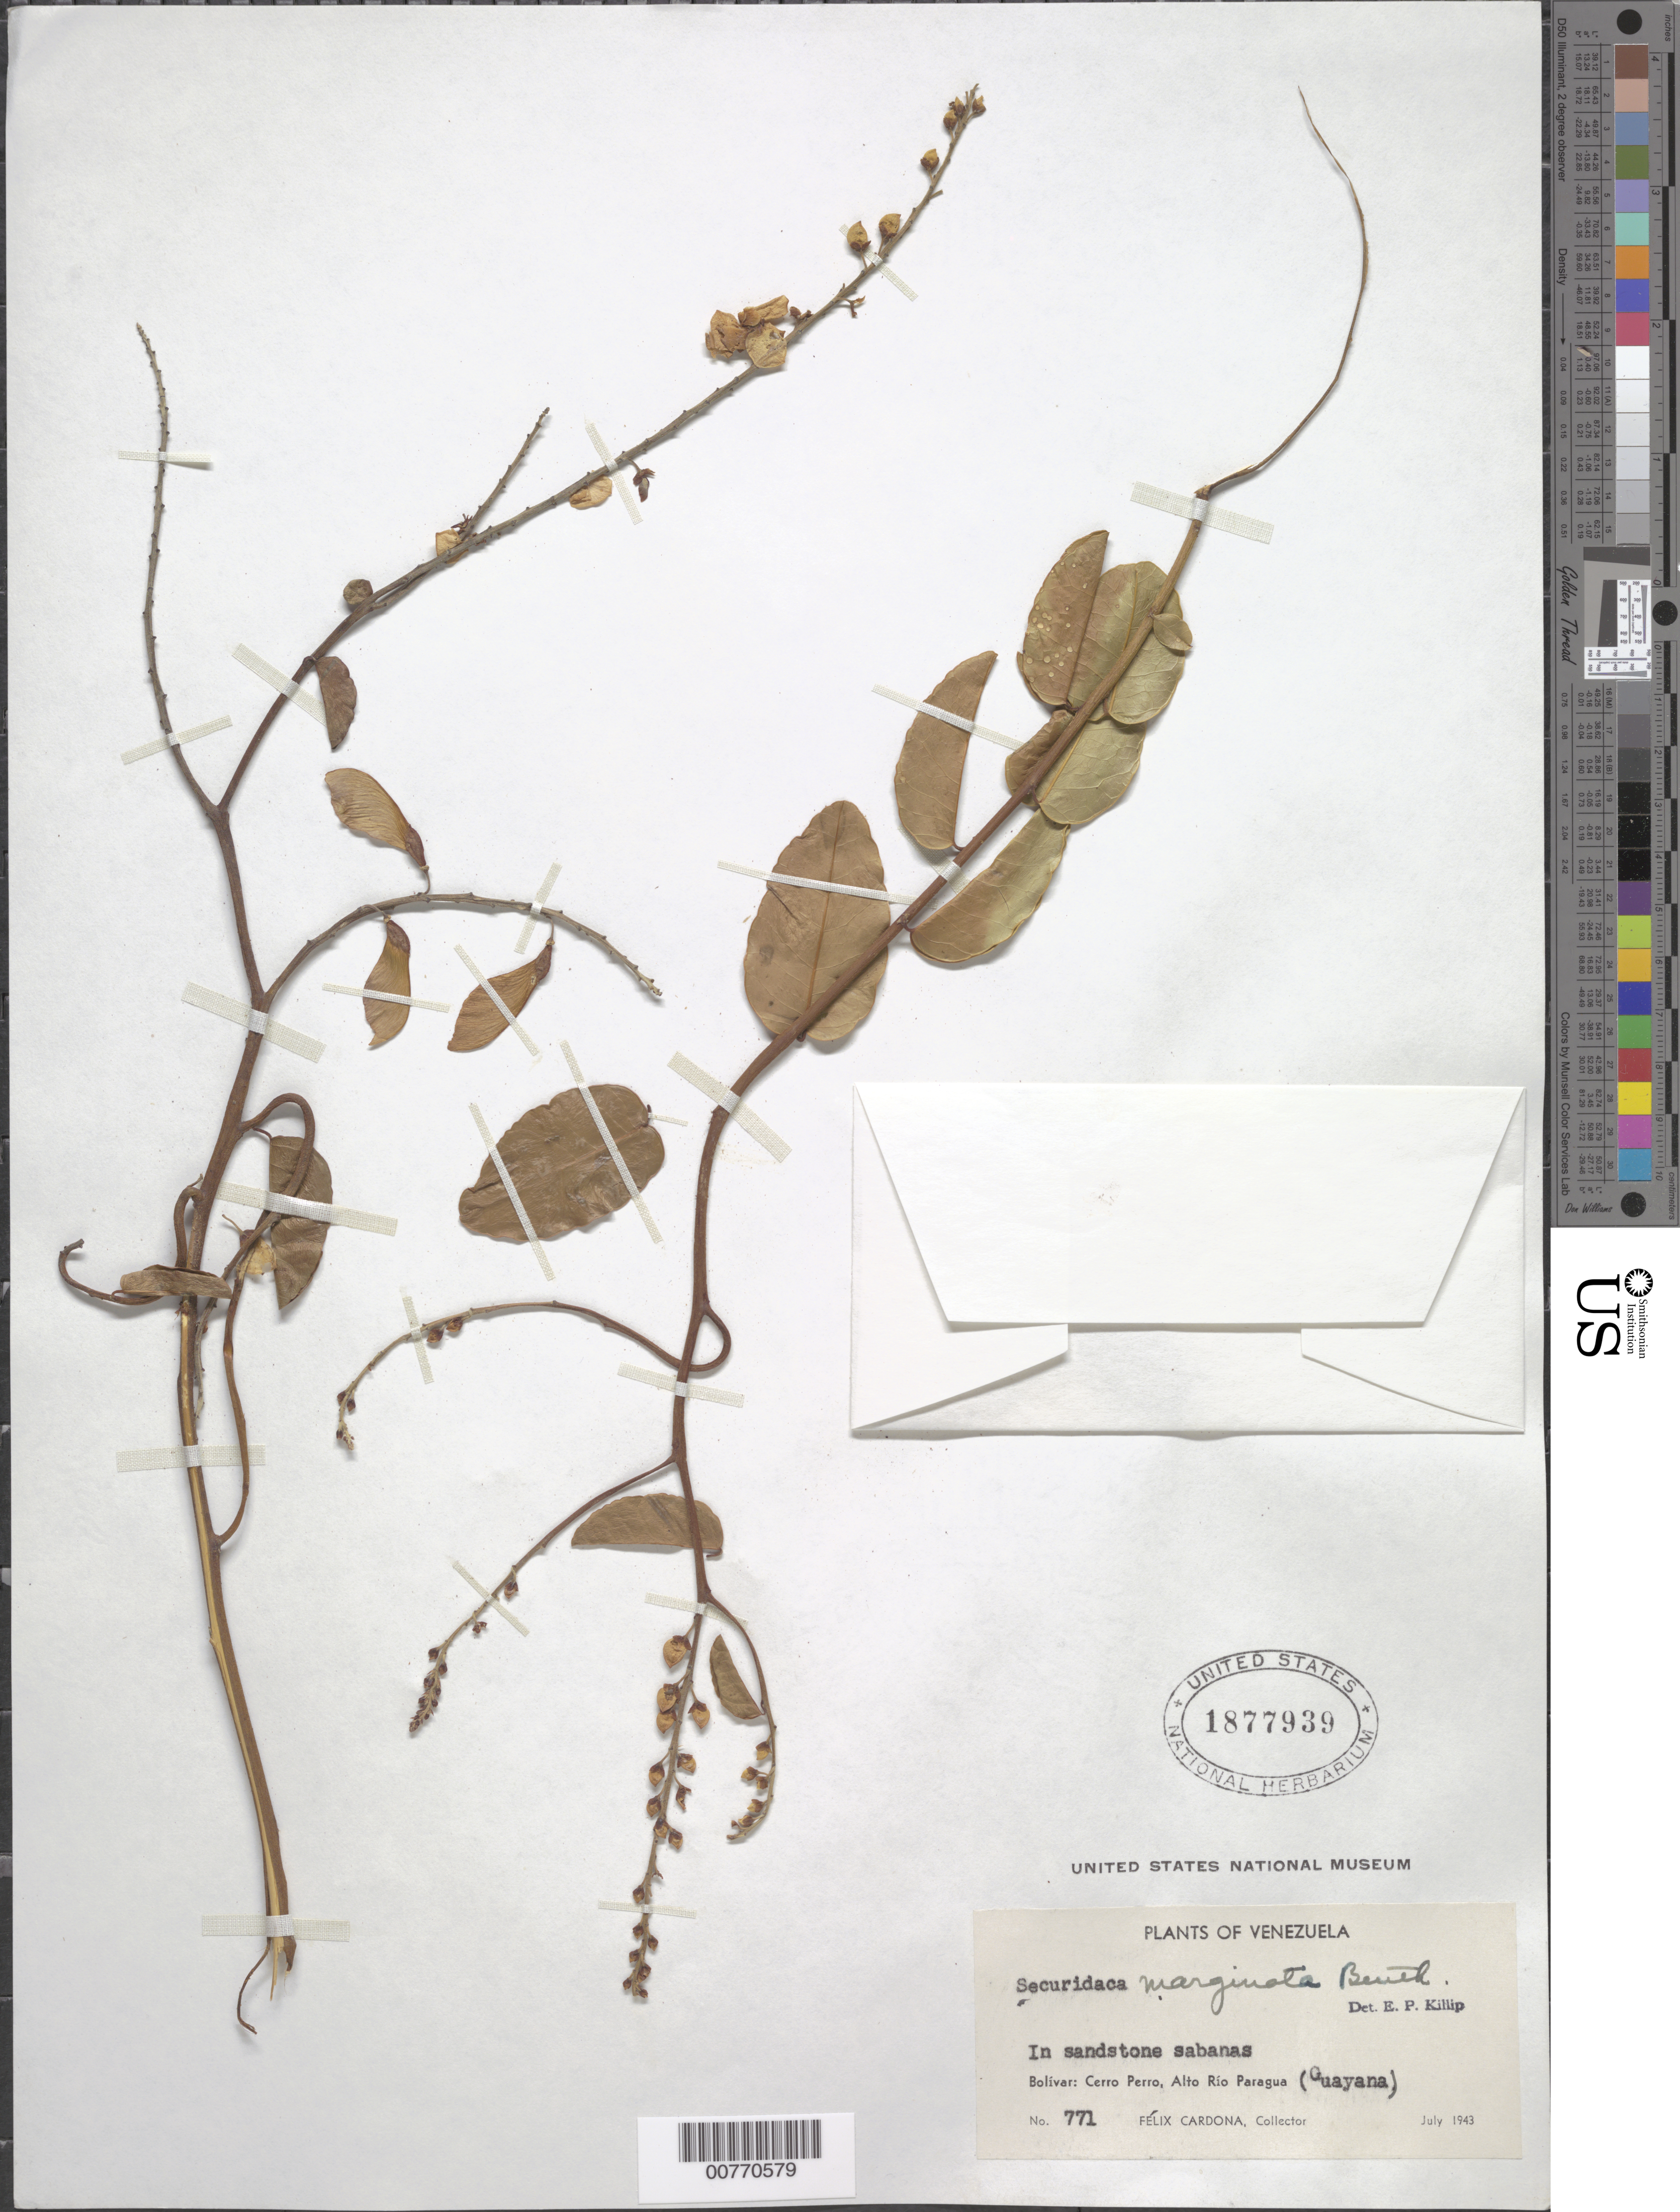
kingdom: Plantae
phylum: Tracheophyta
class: Magnoliopsida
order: Fabales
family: Polygalaceae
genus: Securidaca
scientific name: Securidaca marginata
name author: Benth.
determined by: Killip, Ellsworth P.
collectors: F. Cardona Puig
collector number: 771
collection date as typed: Jul-43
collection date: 1943-07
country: Venezuela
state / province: Bolívar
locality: Alto Río Paragua, Cerro Perro (Guayana)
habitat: Sandstone savanna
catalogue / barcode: US 1877939